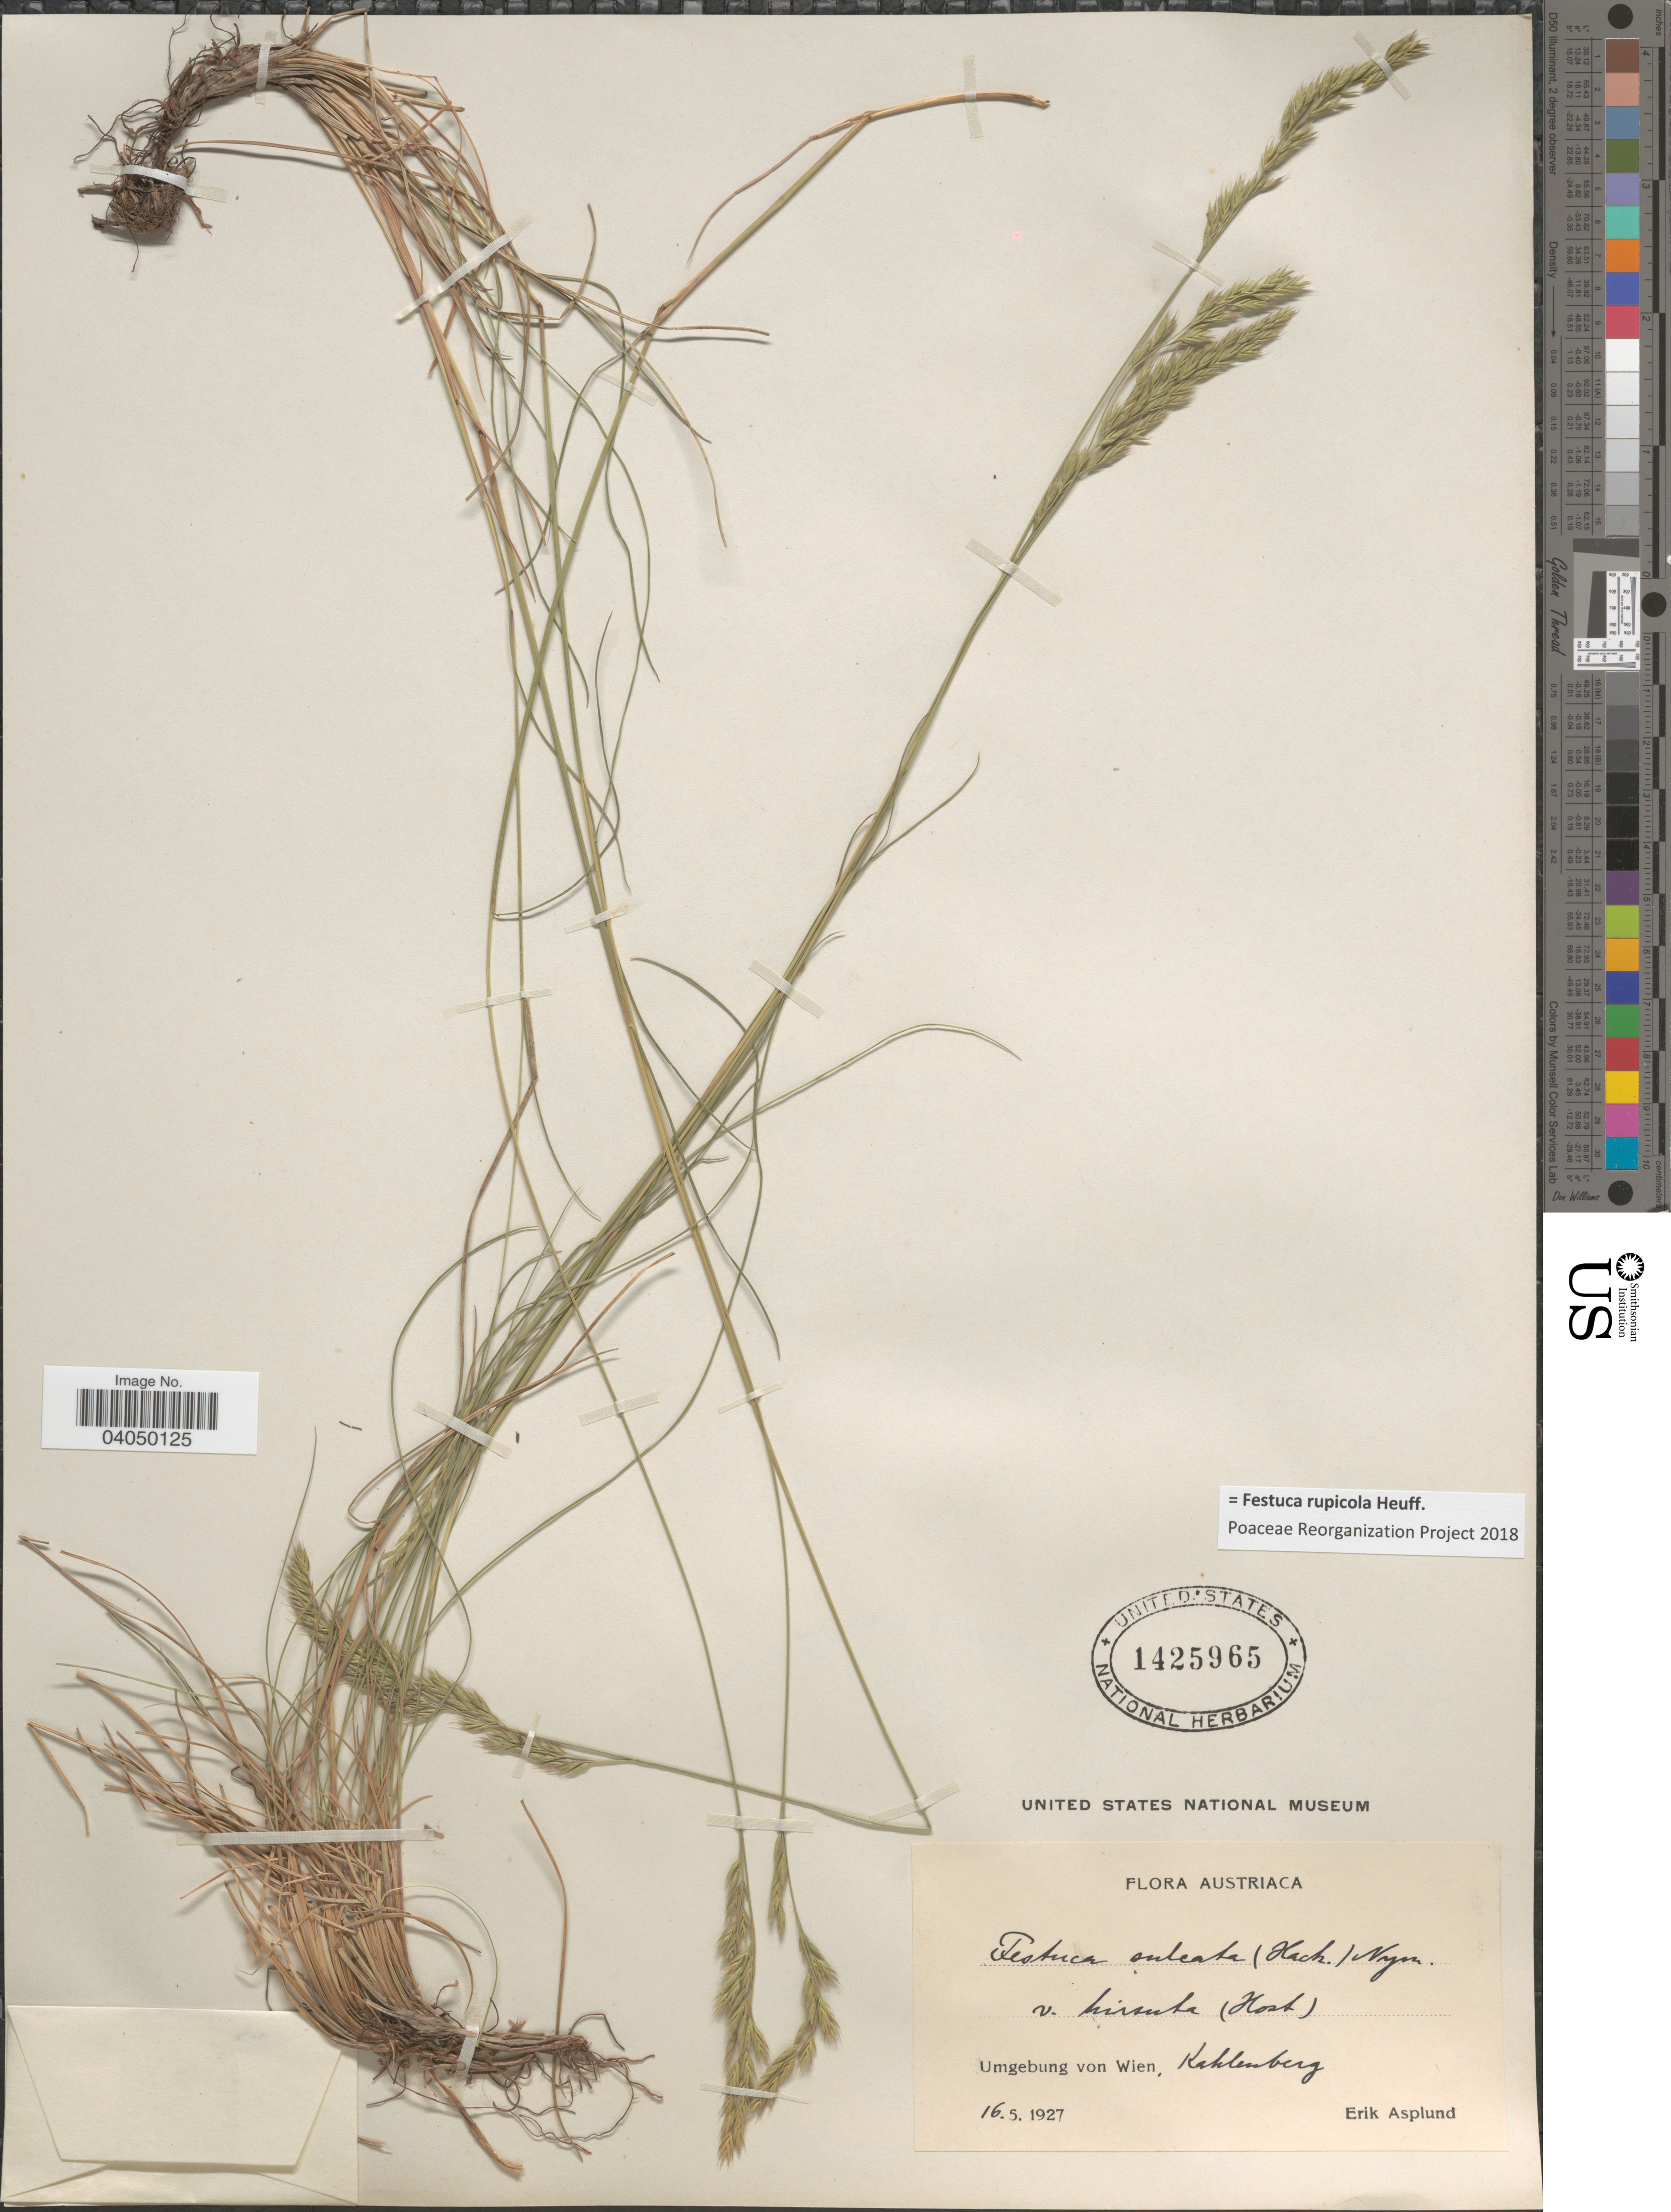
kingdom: Plantae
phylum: Tracheophyta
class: Liliopsida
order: Poales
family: Poaceae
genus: Festuca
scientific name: Festuca rupicola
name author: Heuff.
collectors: E. Asplund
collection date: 1927-05-16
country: Austria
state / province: Wien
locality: Umgebung von Wien, Kahlenberg.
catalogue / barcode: US 1425965